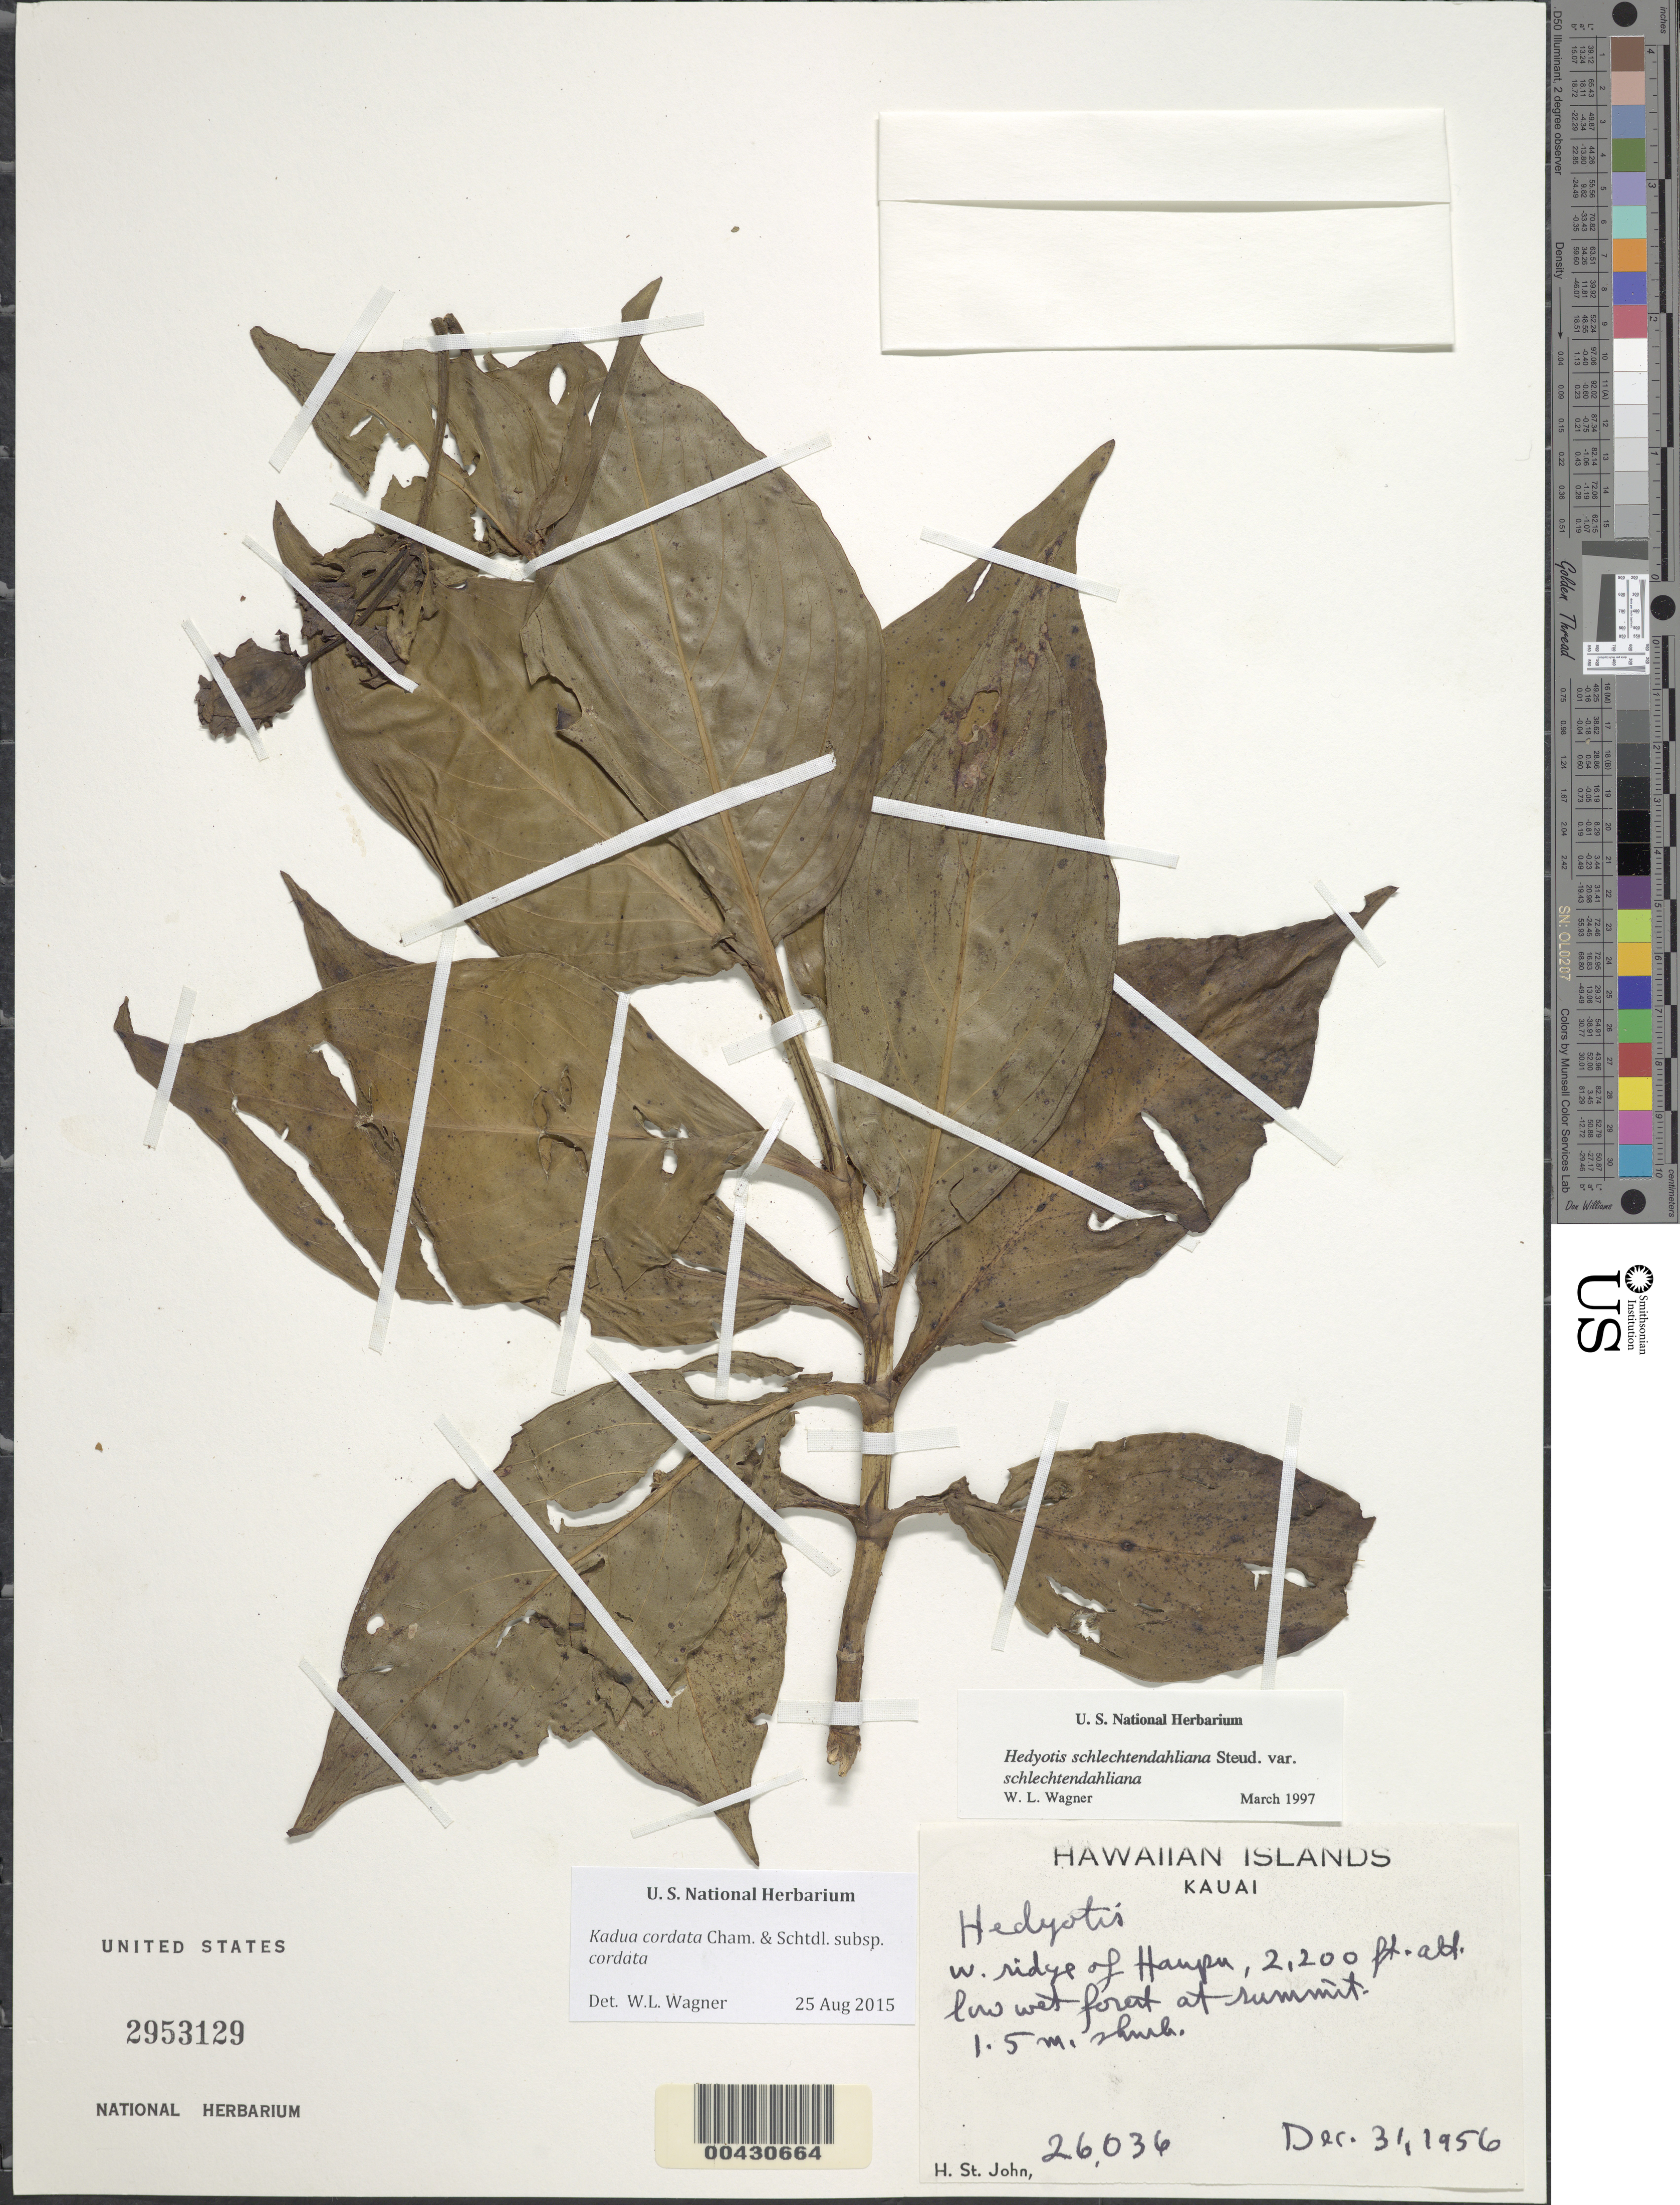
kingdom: Plantae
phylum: Tracheophyta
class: Magnoliopsida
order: Gentianales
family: Rubiaceae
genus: Kadua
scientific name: Kadua cordata subsp. cordata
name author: Cham. & Schltdl.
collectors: H. St. John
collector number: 26036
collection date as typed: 31 Dec 1956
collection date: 1956-12-31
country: United States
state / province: Hawaii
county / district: Kauai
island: Kaua'i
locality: West ridge of Haupa, low wet forest at summit.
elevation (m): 671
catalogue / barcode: US 2953129